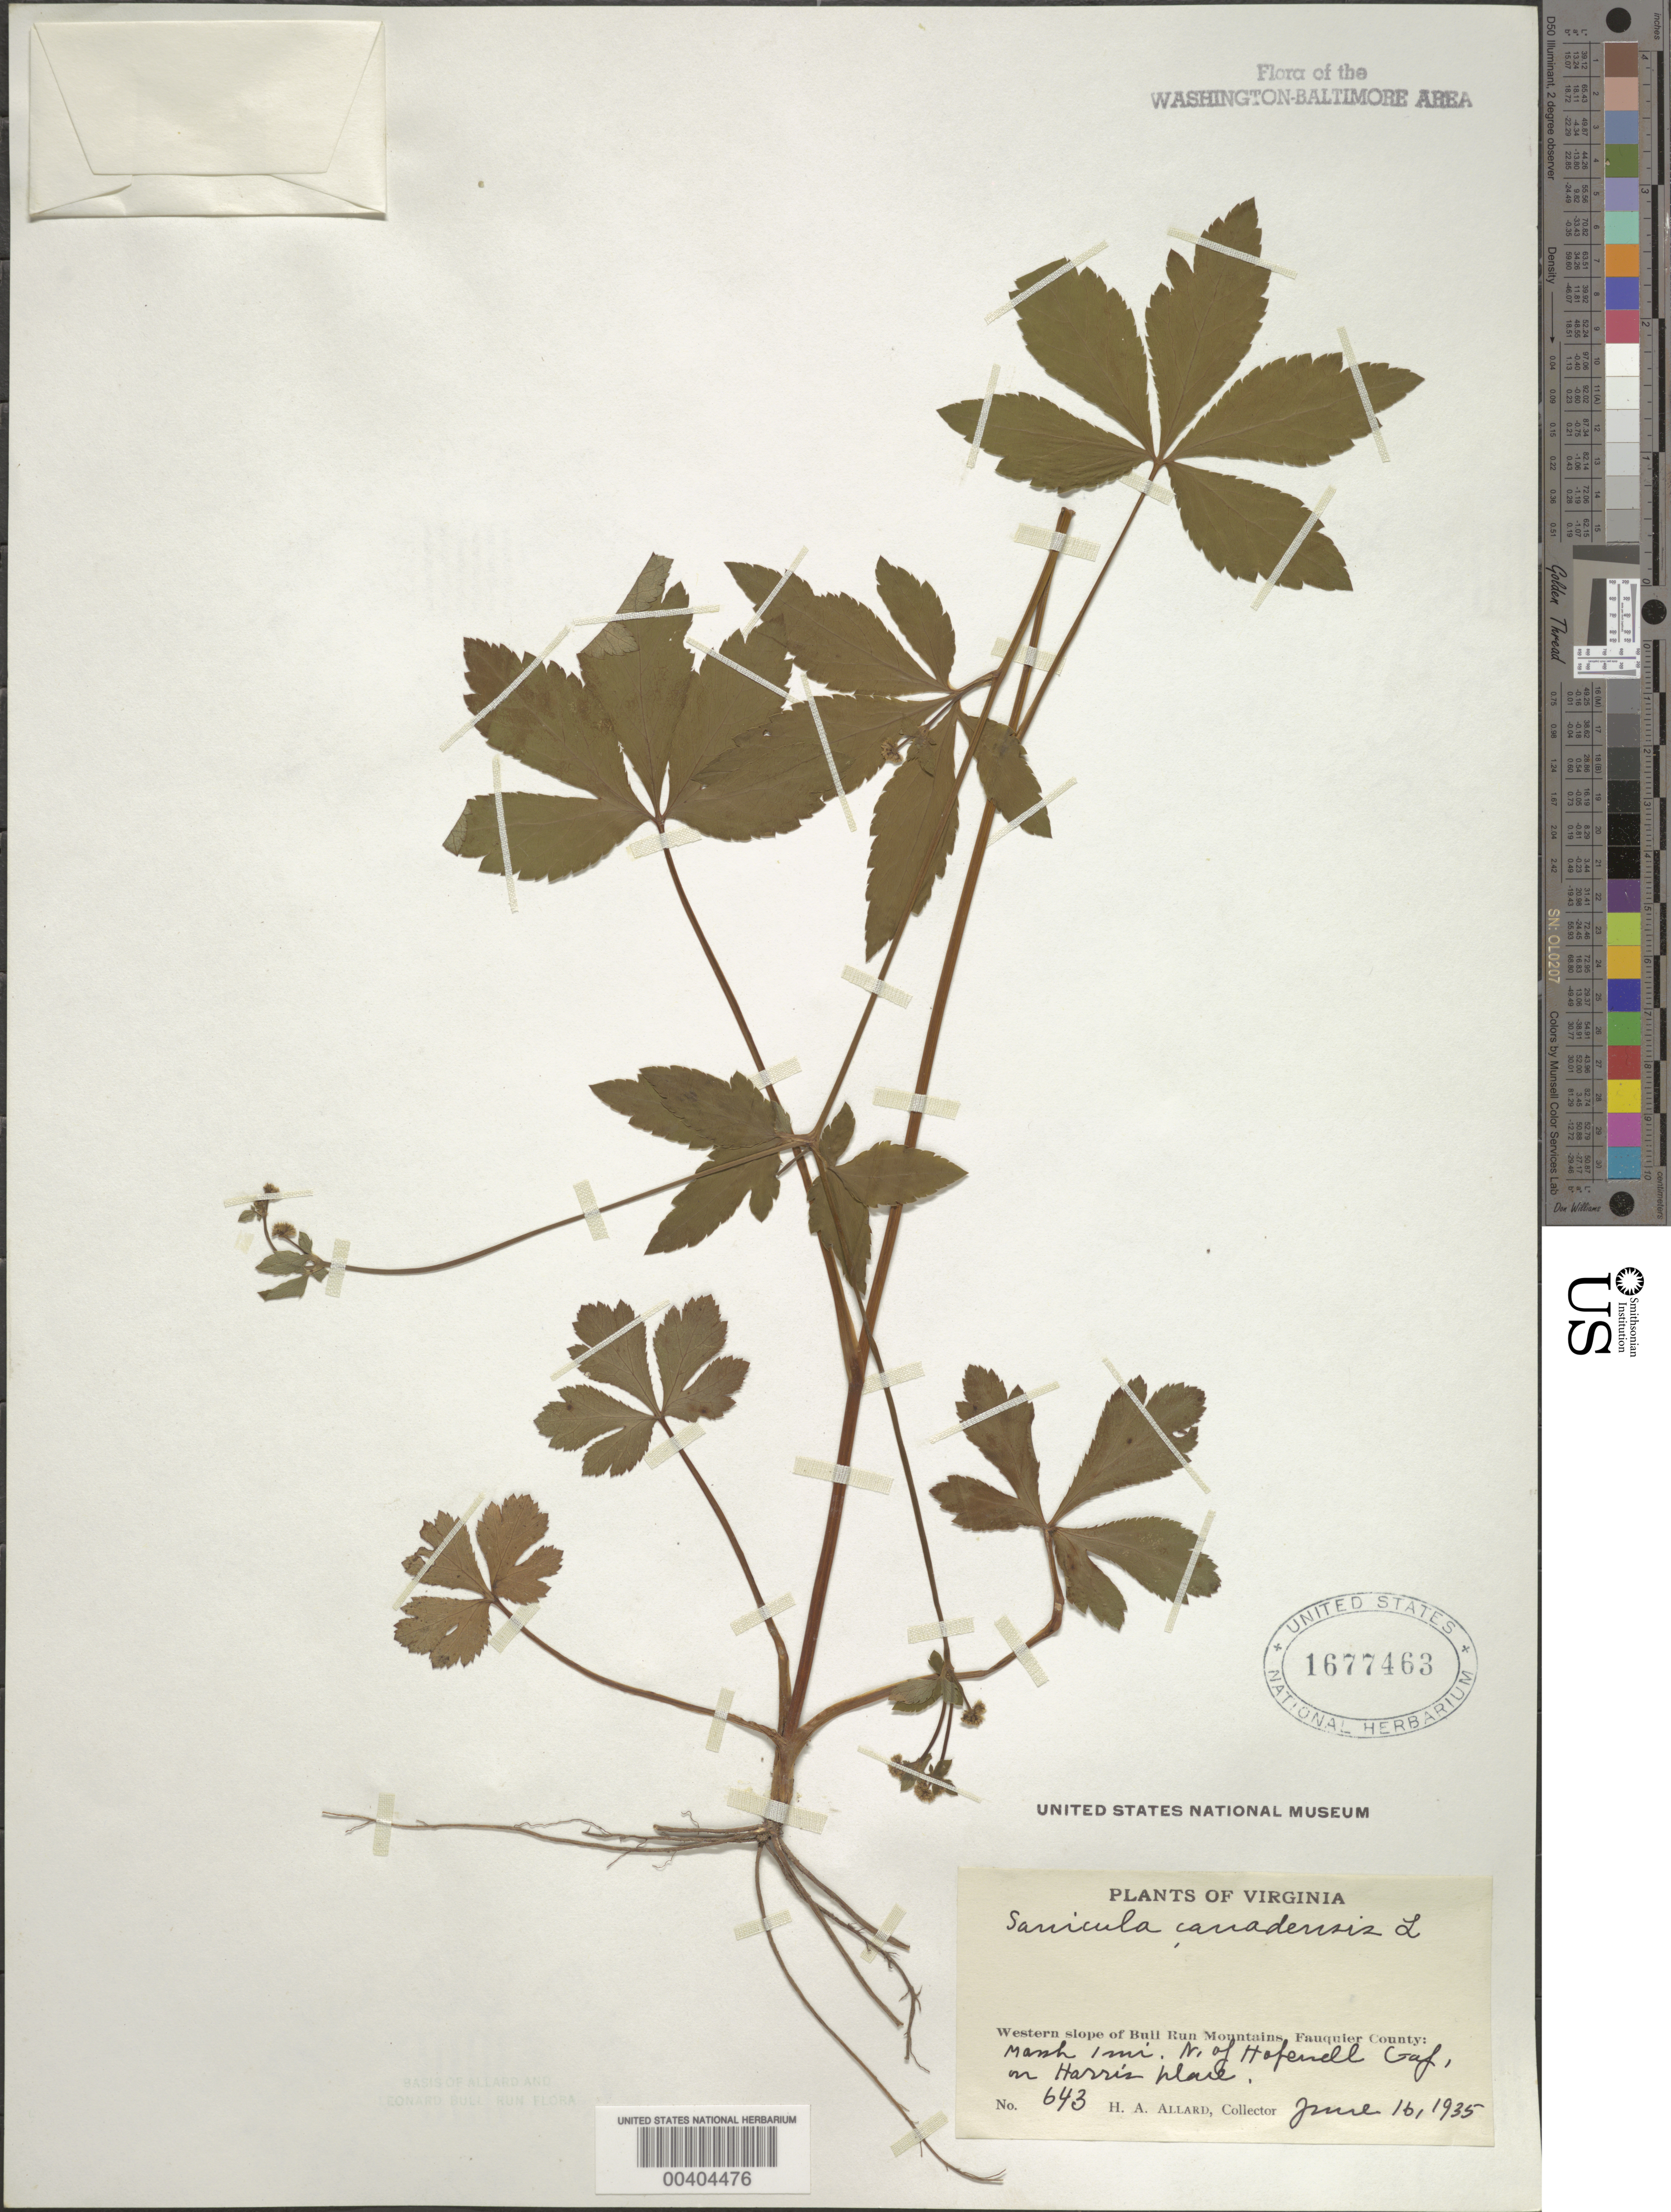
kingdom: Plantae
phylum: Tracheophyta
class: Magnoliopsida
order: Apiales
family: Apiaceae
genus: Sanicula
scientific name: Sanicula canadensis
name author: L.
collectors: H. A. Allard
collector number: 643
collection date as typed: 16 Jun 1935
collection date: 1935-06-16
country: United States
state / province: Virginia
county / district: Fauquier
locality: North of Hopewell Gap, western slope of Bull Run Mountains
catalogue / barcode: US 1677463